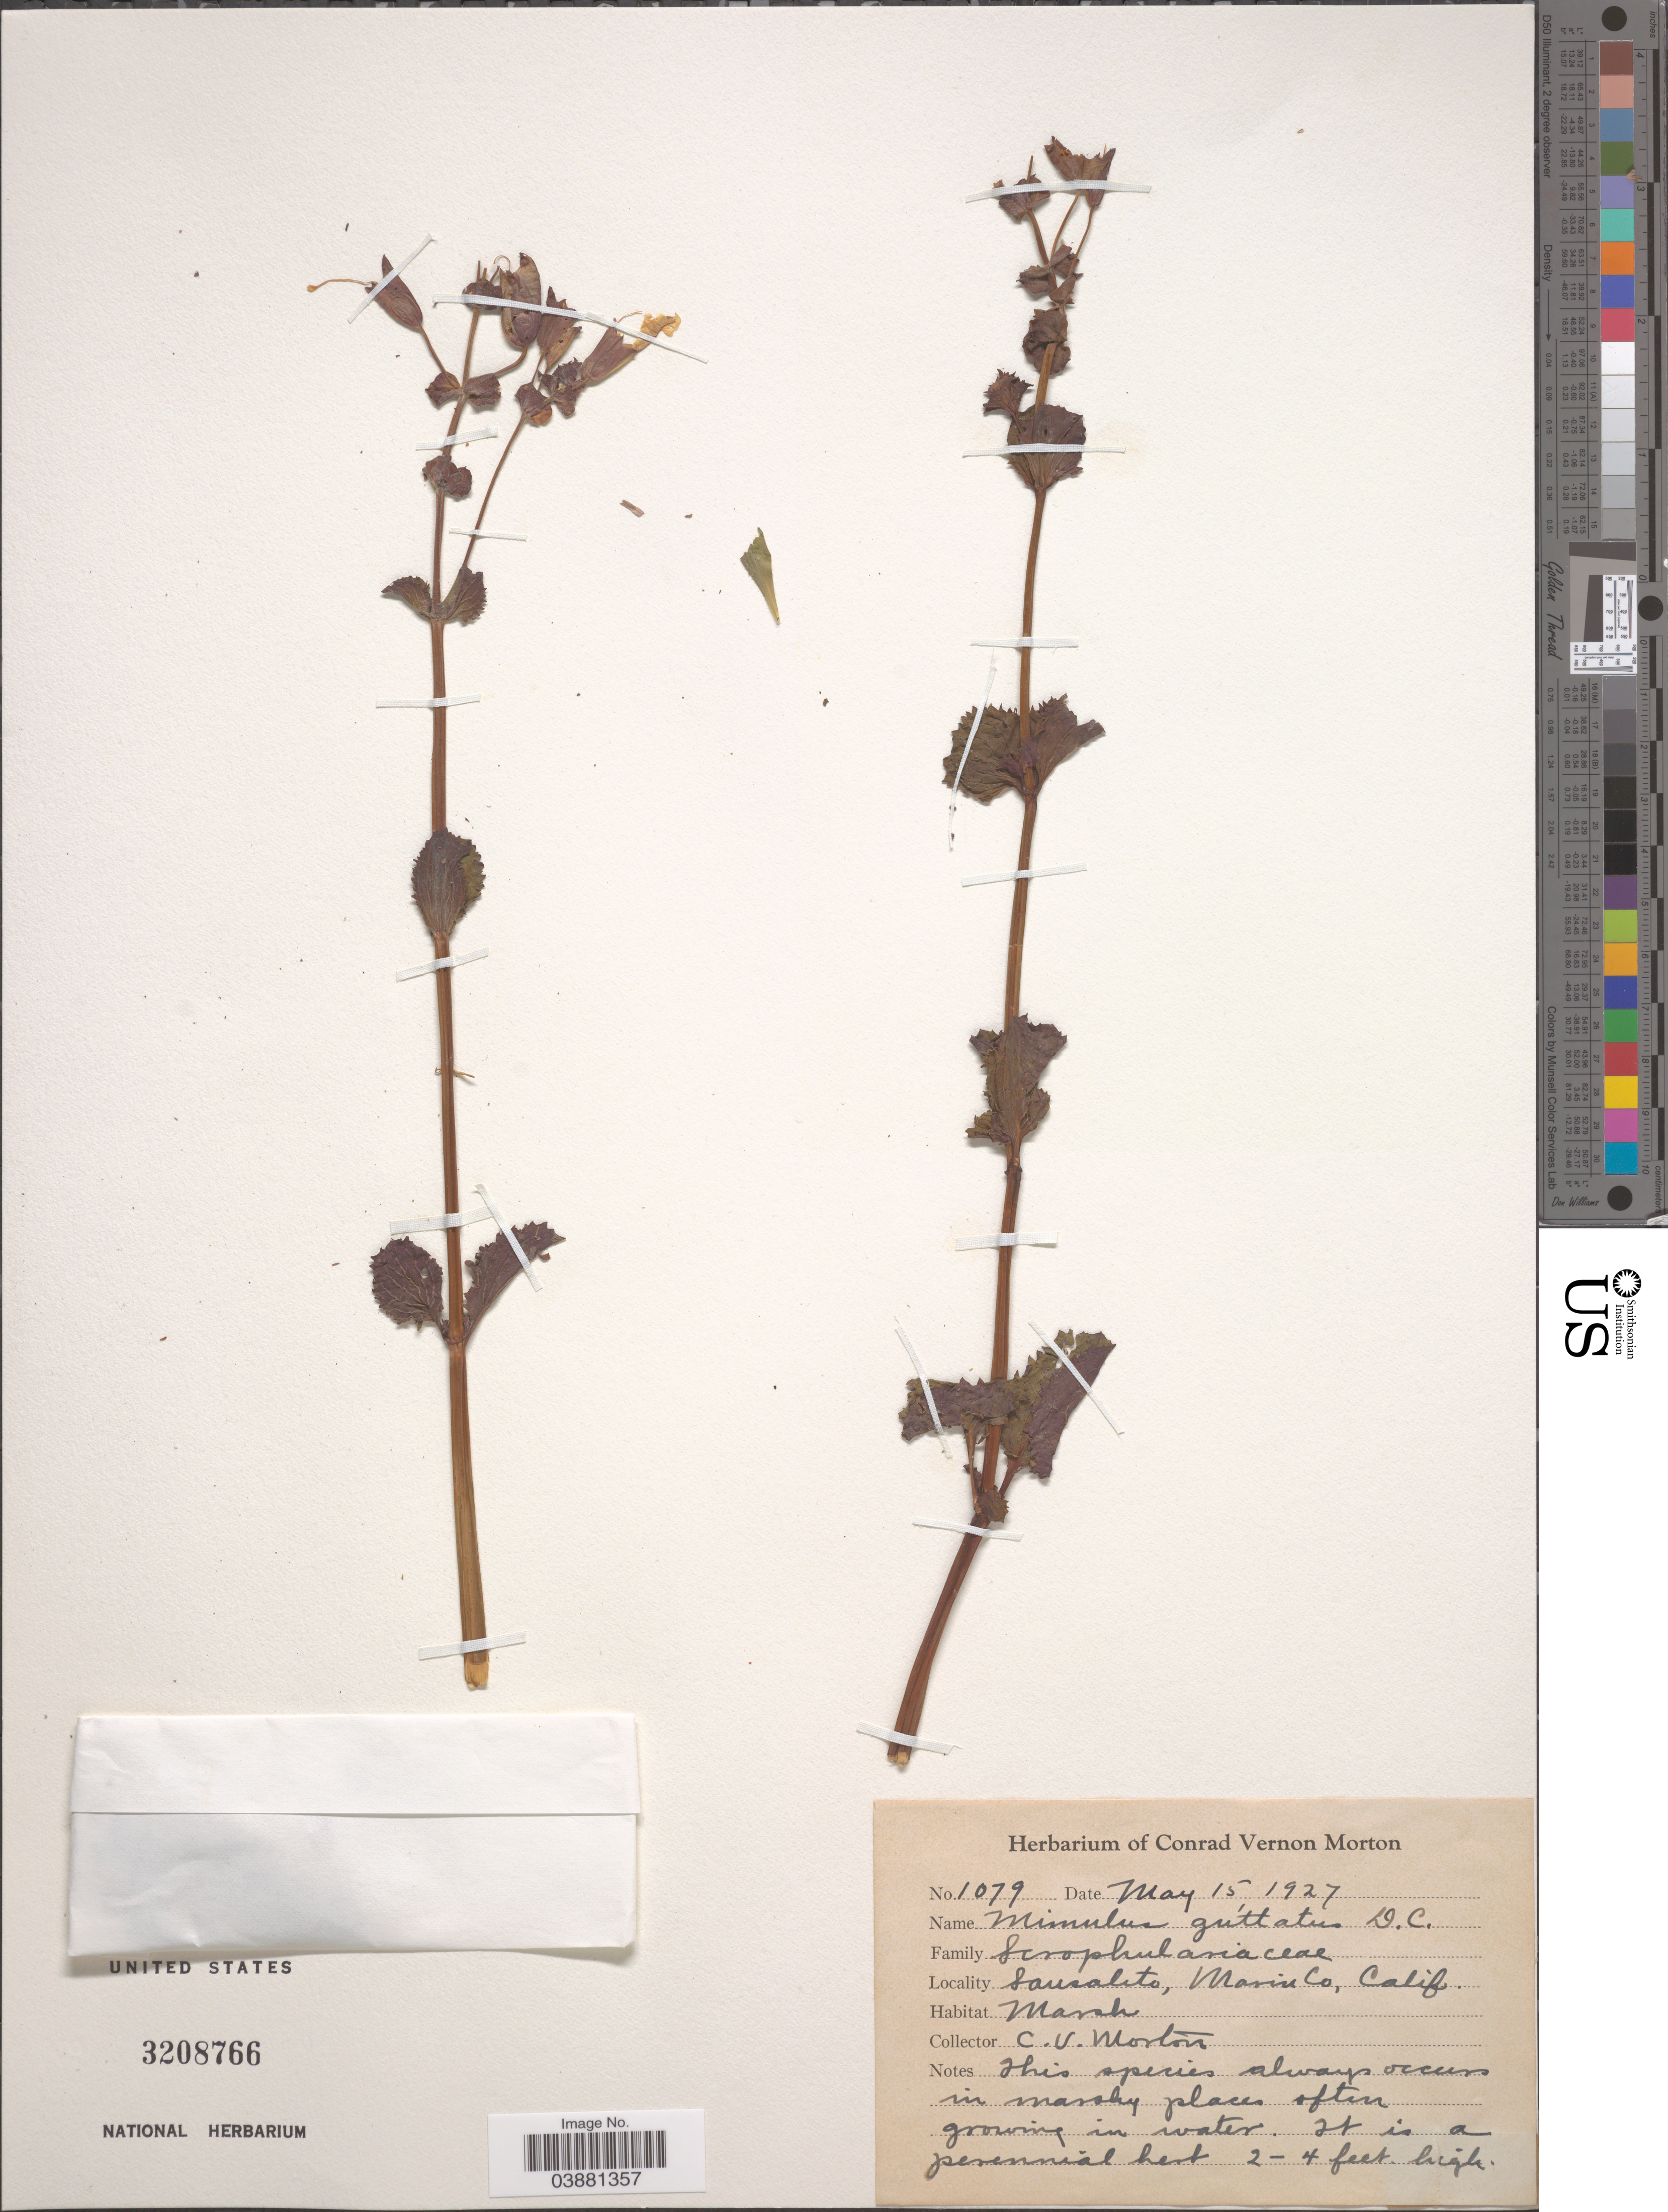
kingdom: Plantae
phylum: Tracheophyta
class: Magnoliopsida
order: Lamiales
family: Phrymaceae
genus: Mimulus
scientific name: Mimulus guttatus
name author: DC.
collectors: C. V. Morton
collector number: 1079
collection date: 1927-05-15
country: United States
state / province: California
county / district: Marin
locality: Sausalito, Marin Co.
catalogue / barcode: US 3208766